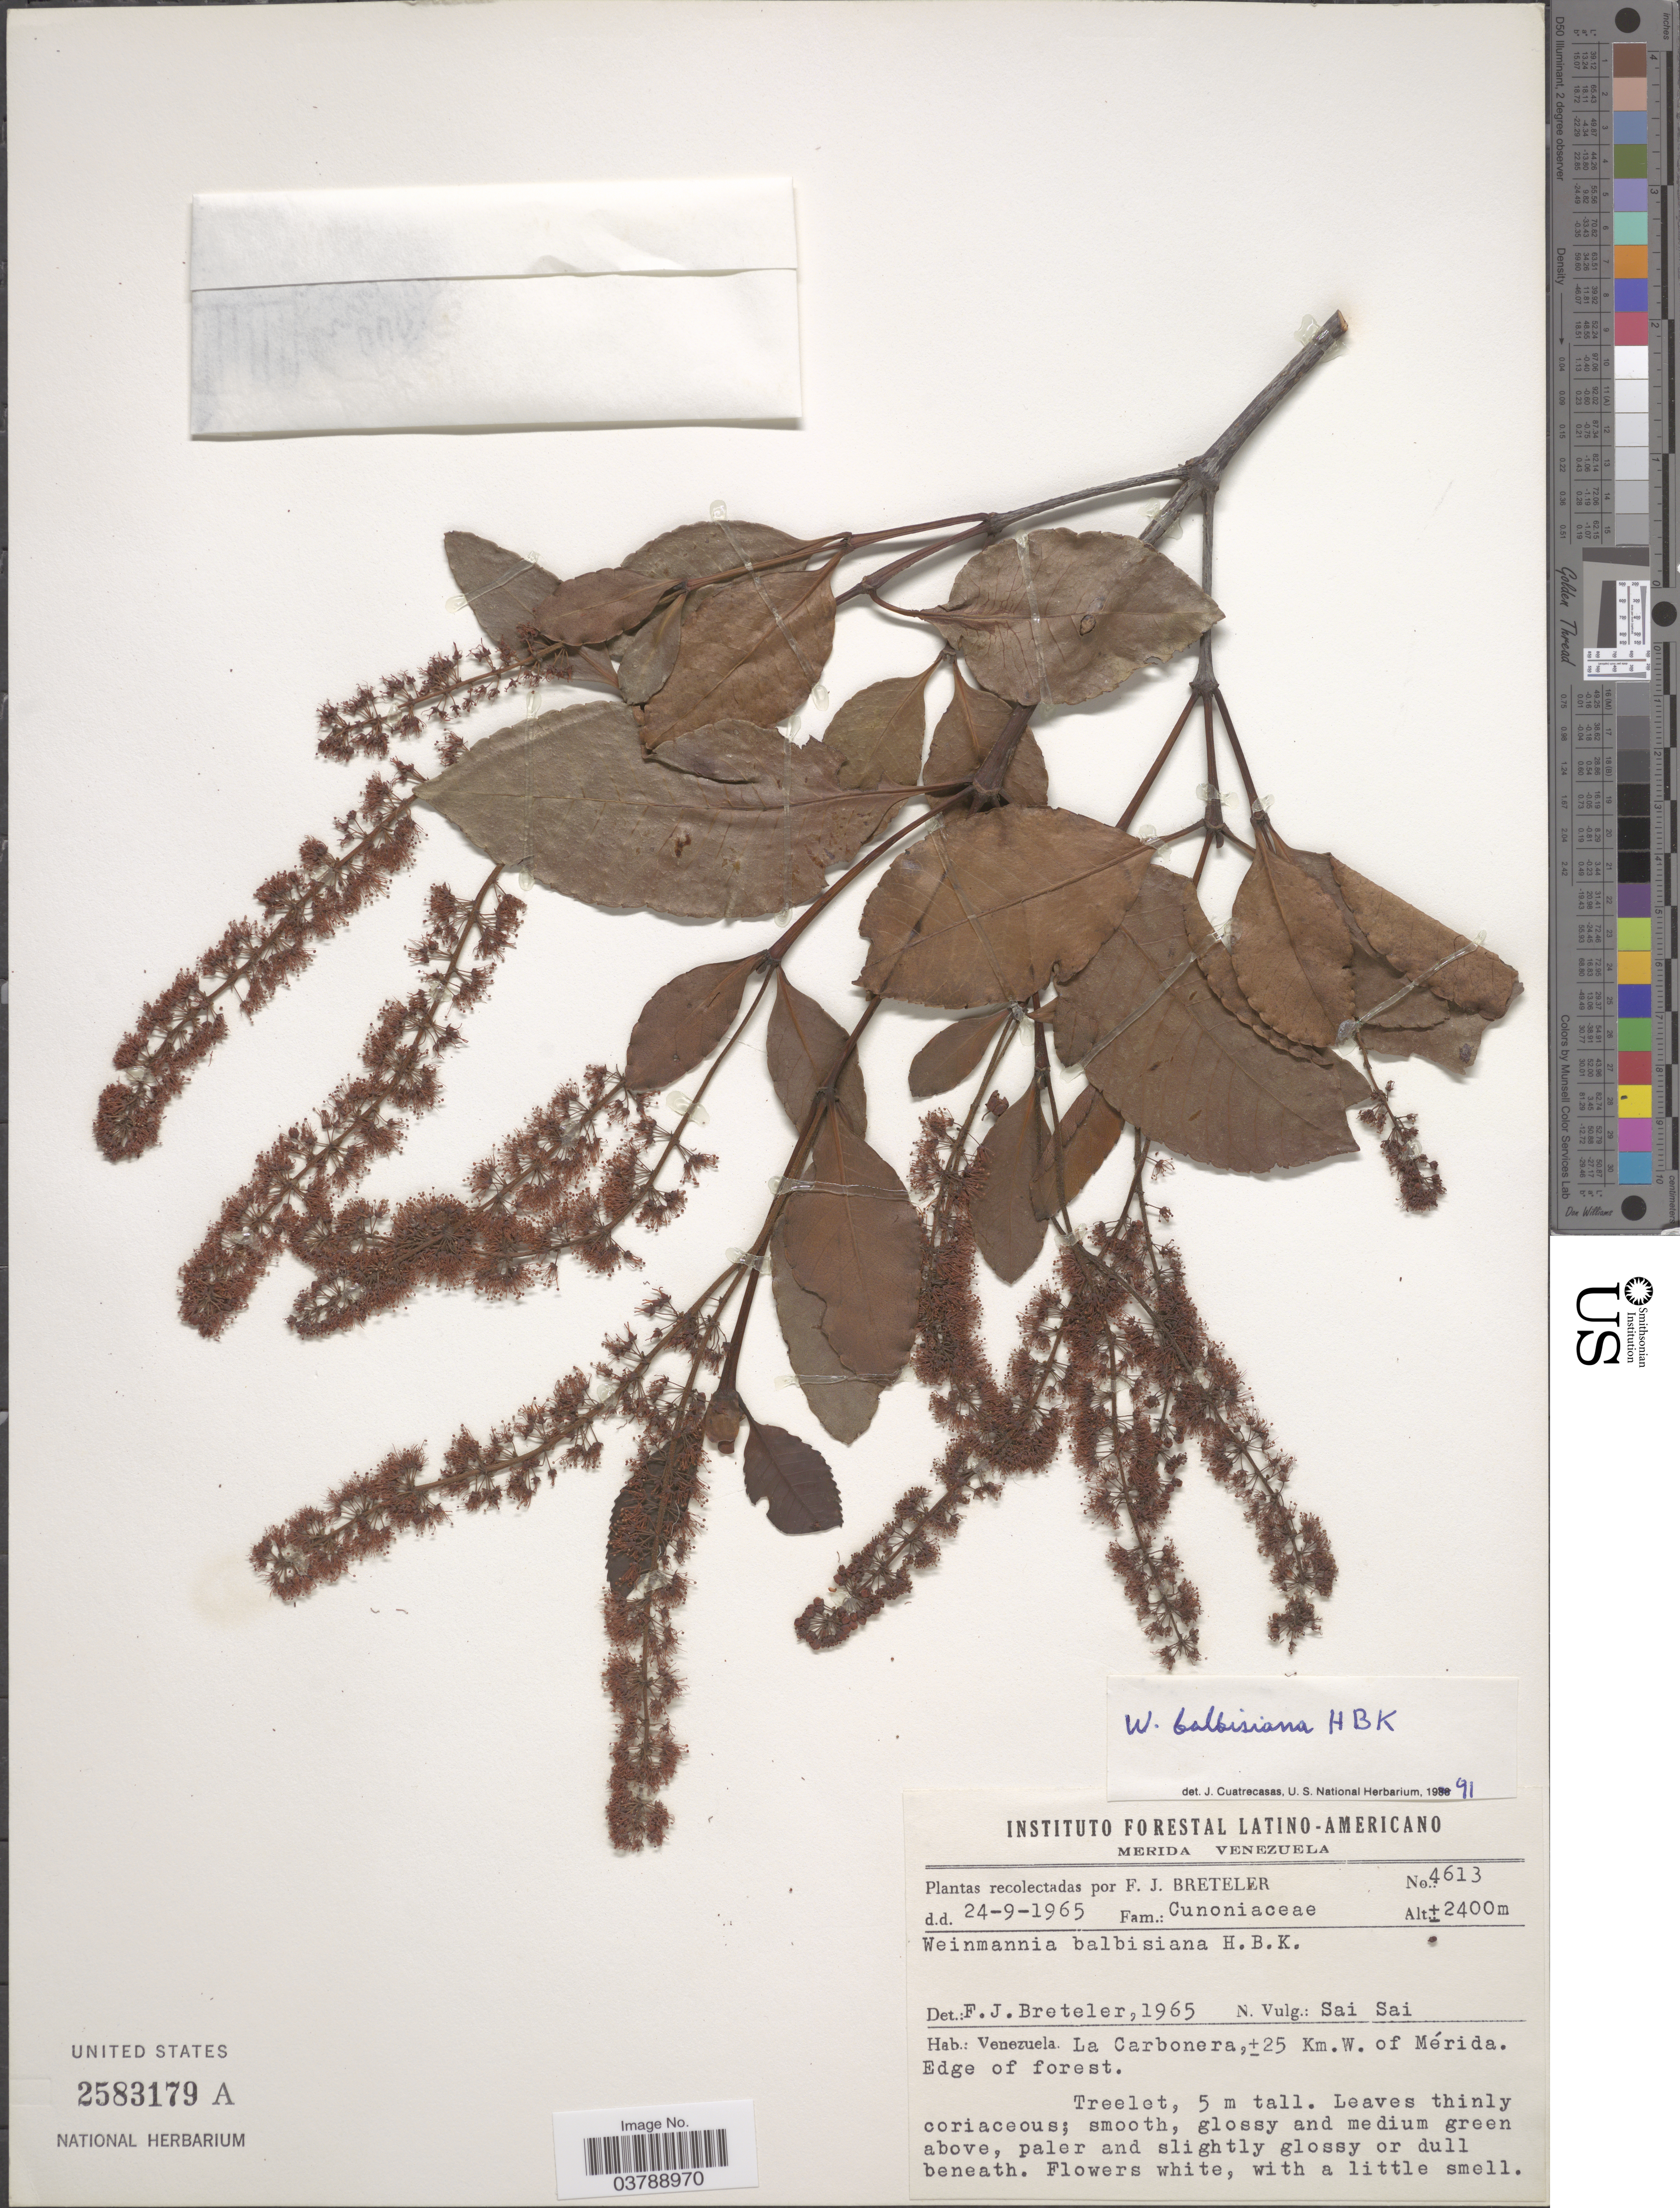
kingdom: Plantae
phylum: Tracheophyta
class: Magnoliopsida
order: Oxalidales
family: Cunoniaceae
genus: Weinmannia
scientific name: Weinmannia balbisiana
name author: Kunth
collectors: F. J. Breteler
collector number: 4613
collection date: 1965-09-24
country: Venezuela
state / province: Merida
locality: La Carbonera, ± 25 Km. W. of Mérida.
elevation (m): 2400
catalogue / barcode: US 2583179A